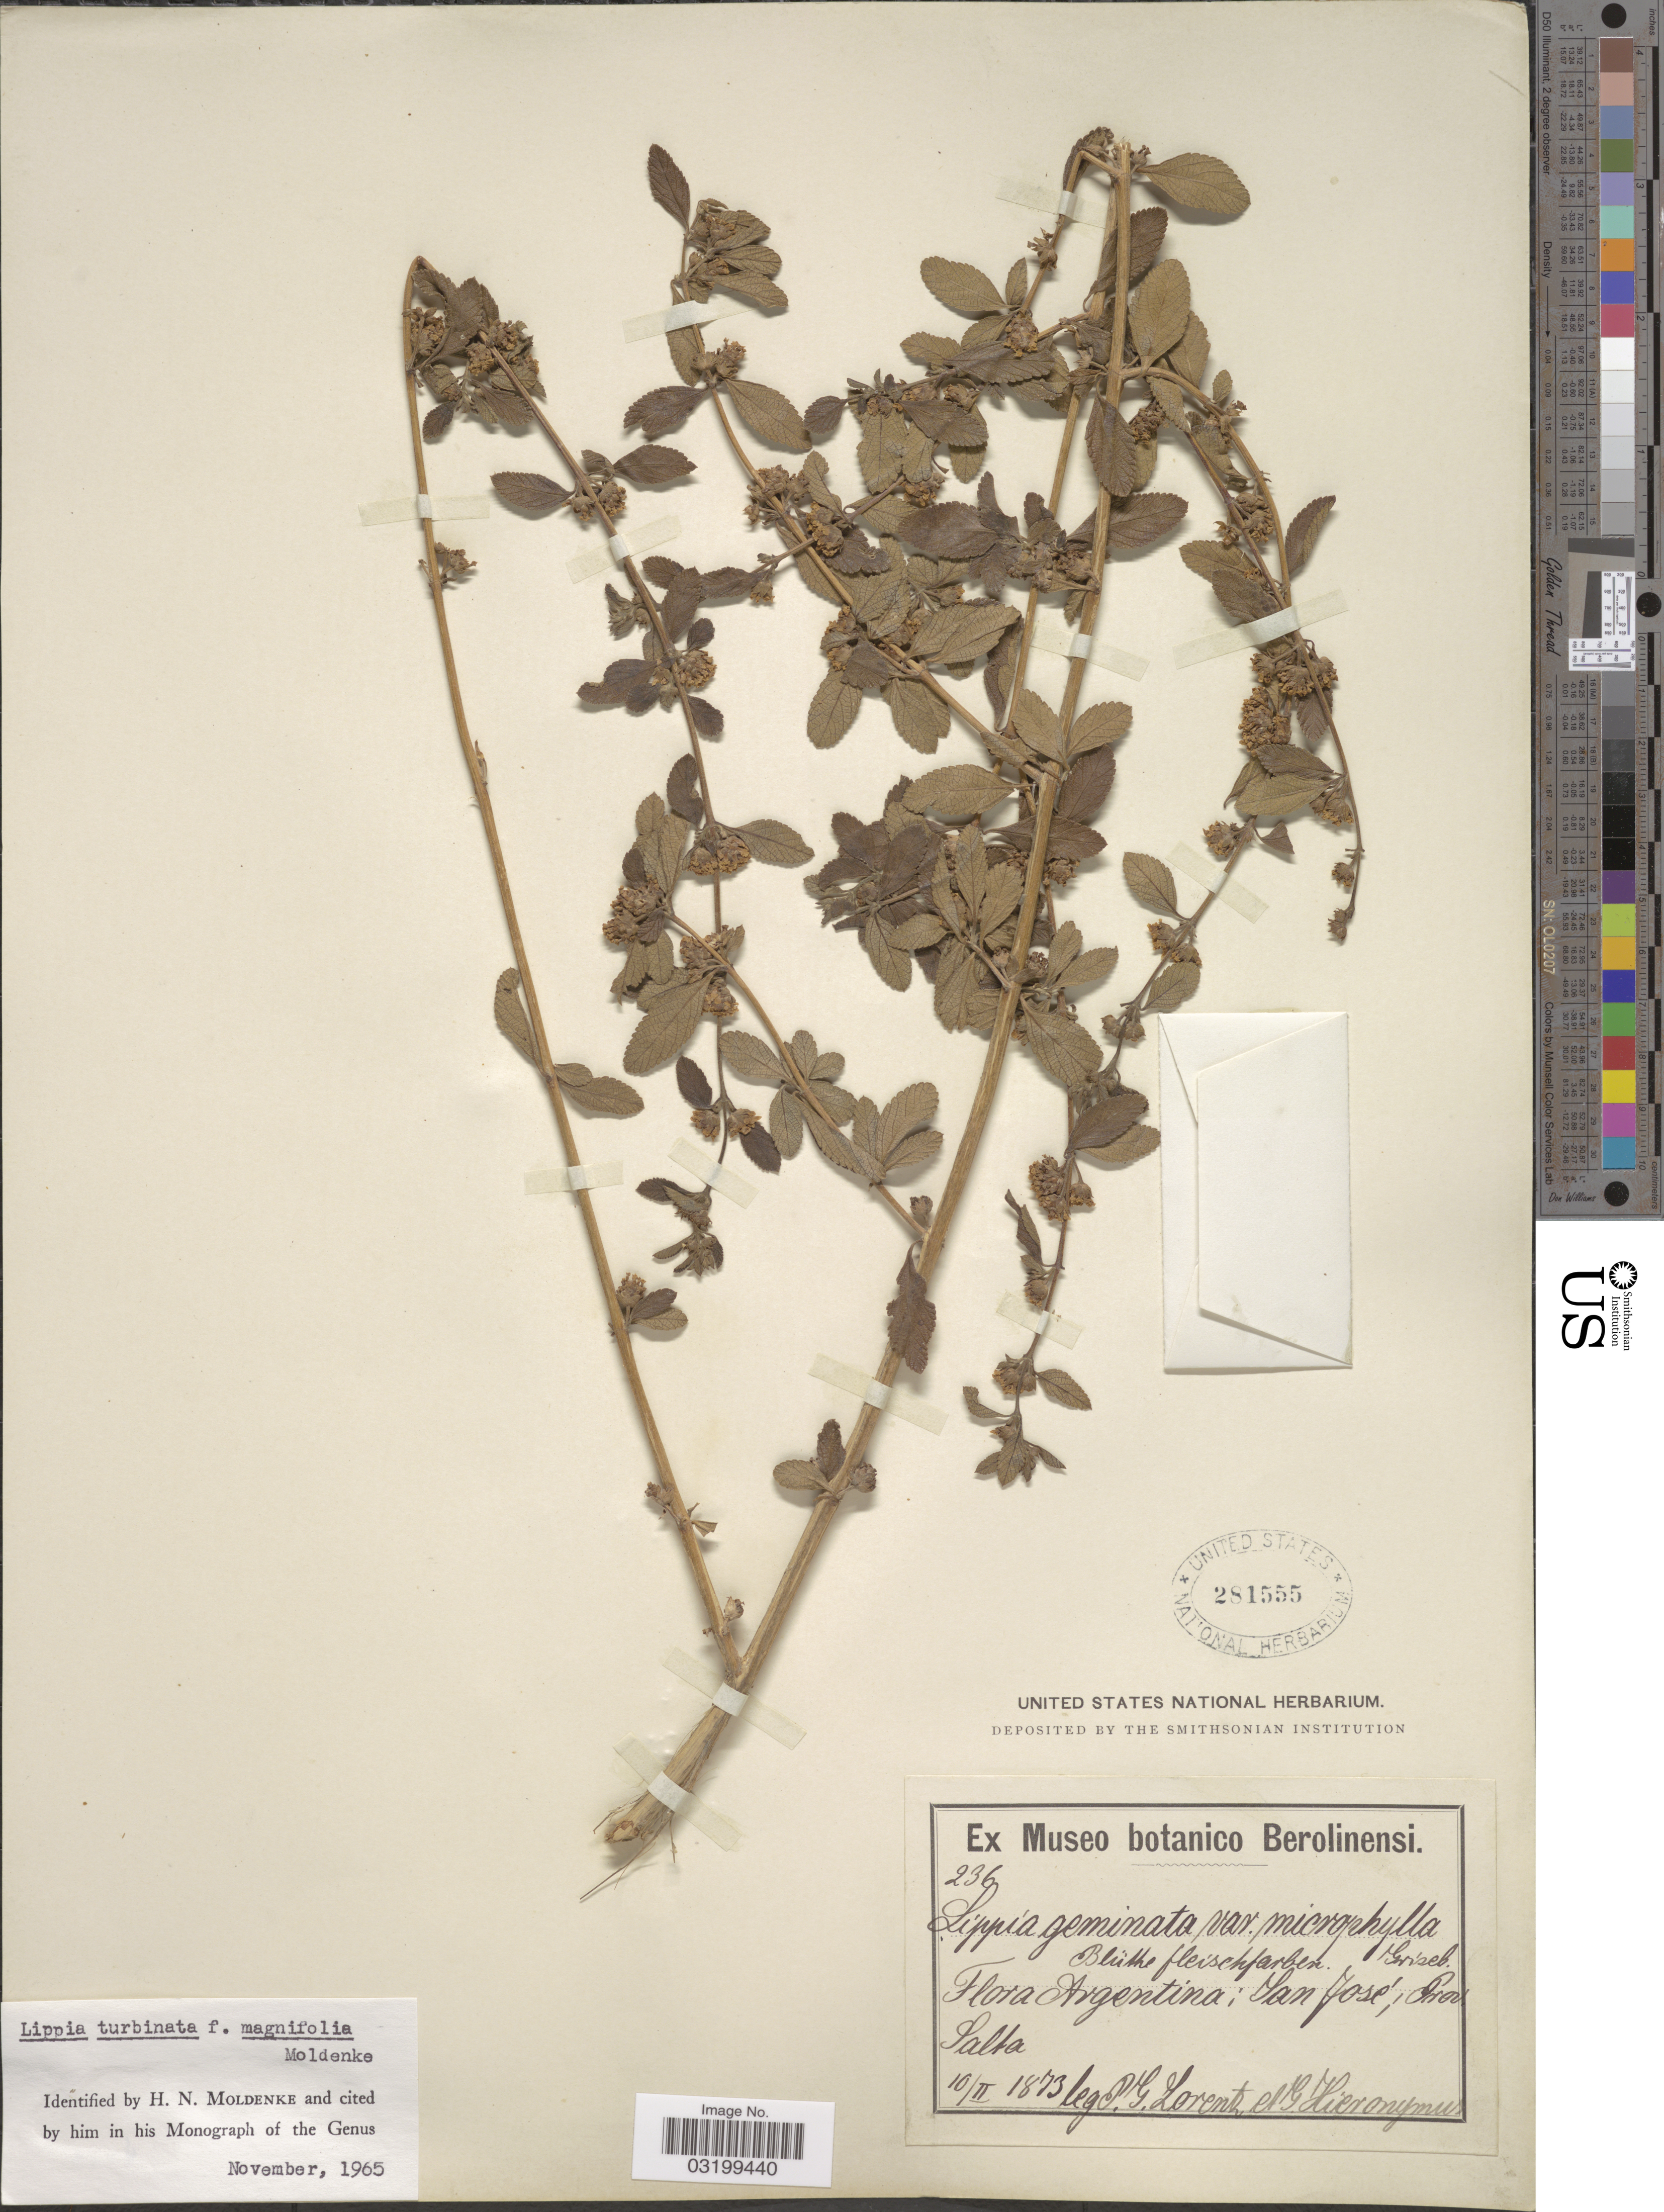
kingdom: Plantae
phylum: Tracheophyta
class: Magnoliopsida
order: Lamiales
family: Verbenaceae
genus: Lippia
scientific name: Lippia turbinata f. magnifolia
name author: Moldenke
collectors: P. G. Lorentz & G. H. Hieronymus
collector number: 236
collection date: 1873-02-10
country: Argentina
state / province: Salta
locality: San José.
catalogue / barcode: US 281555